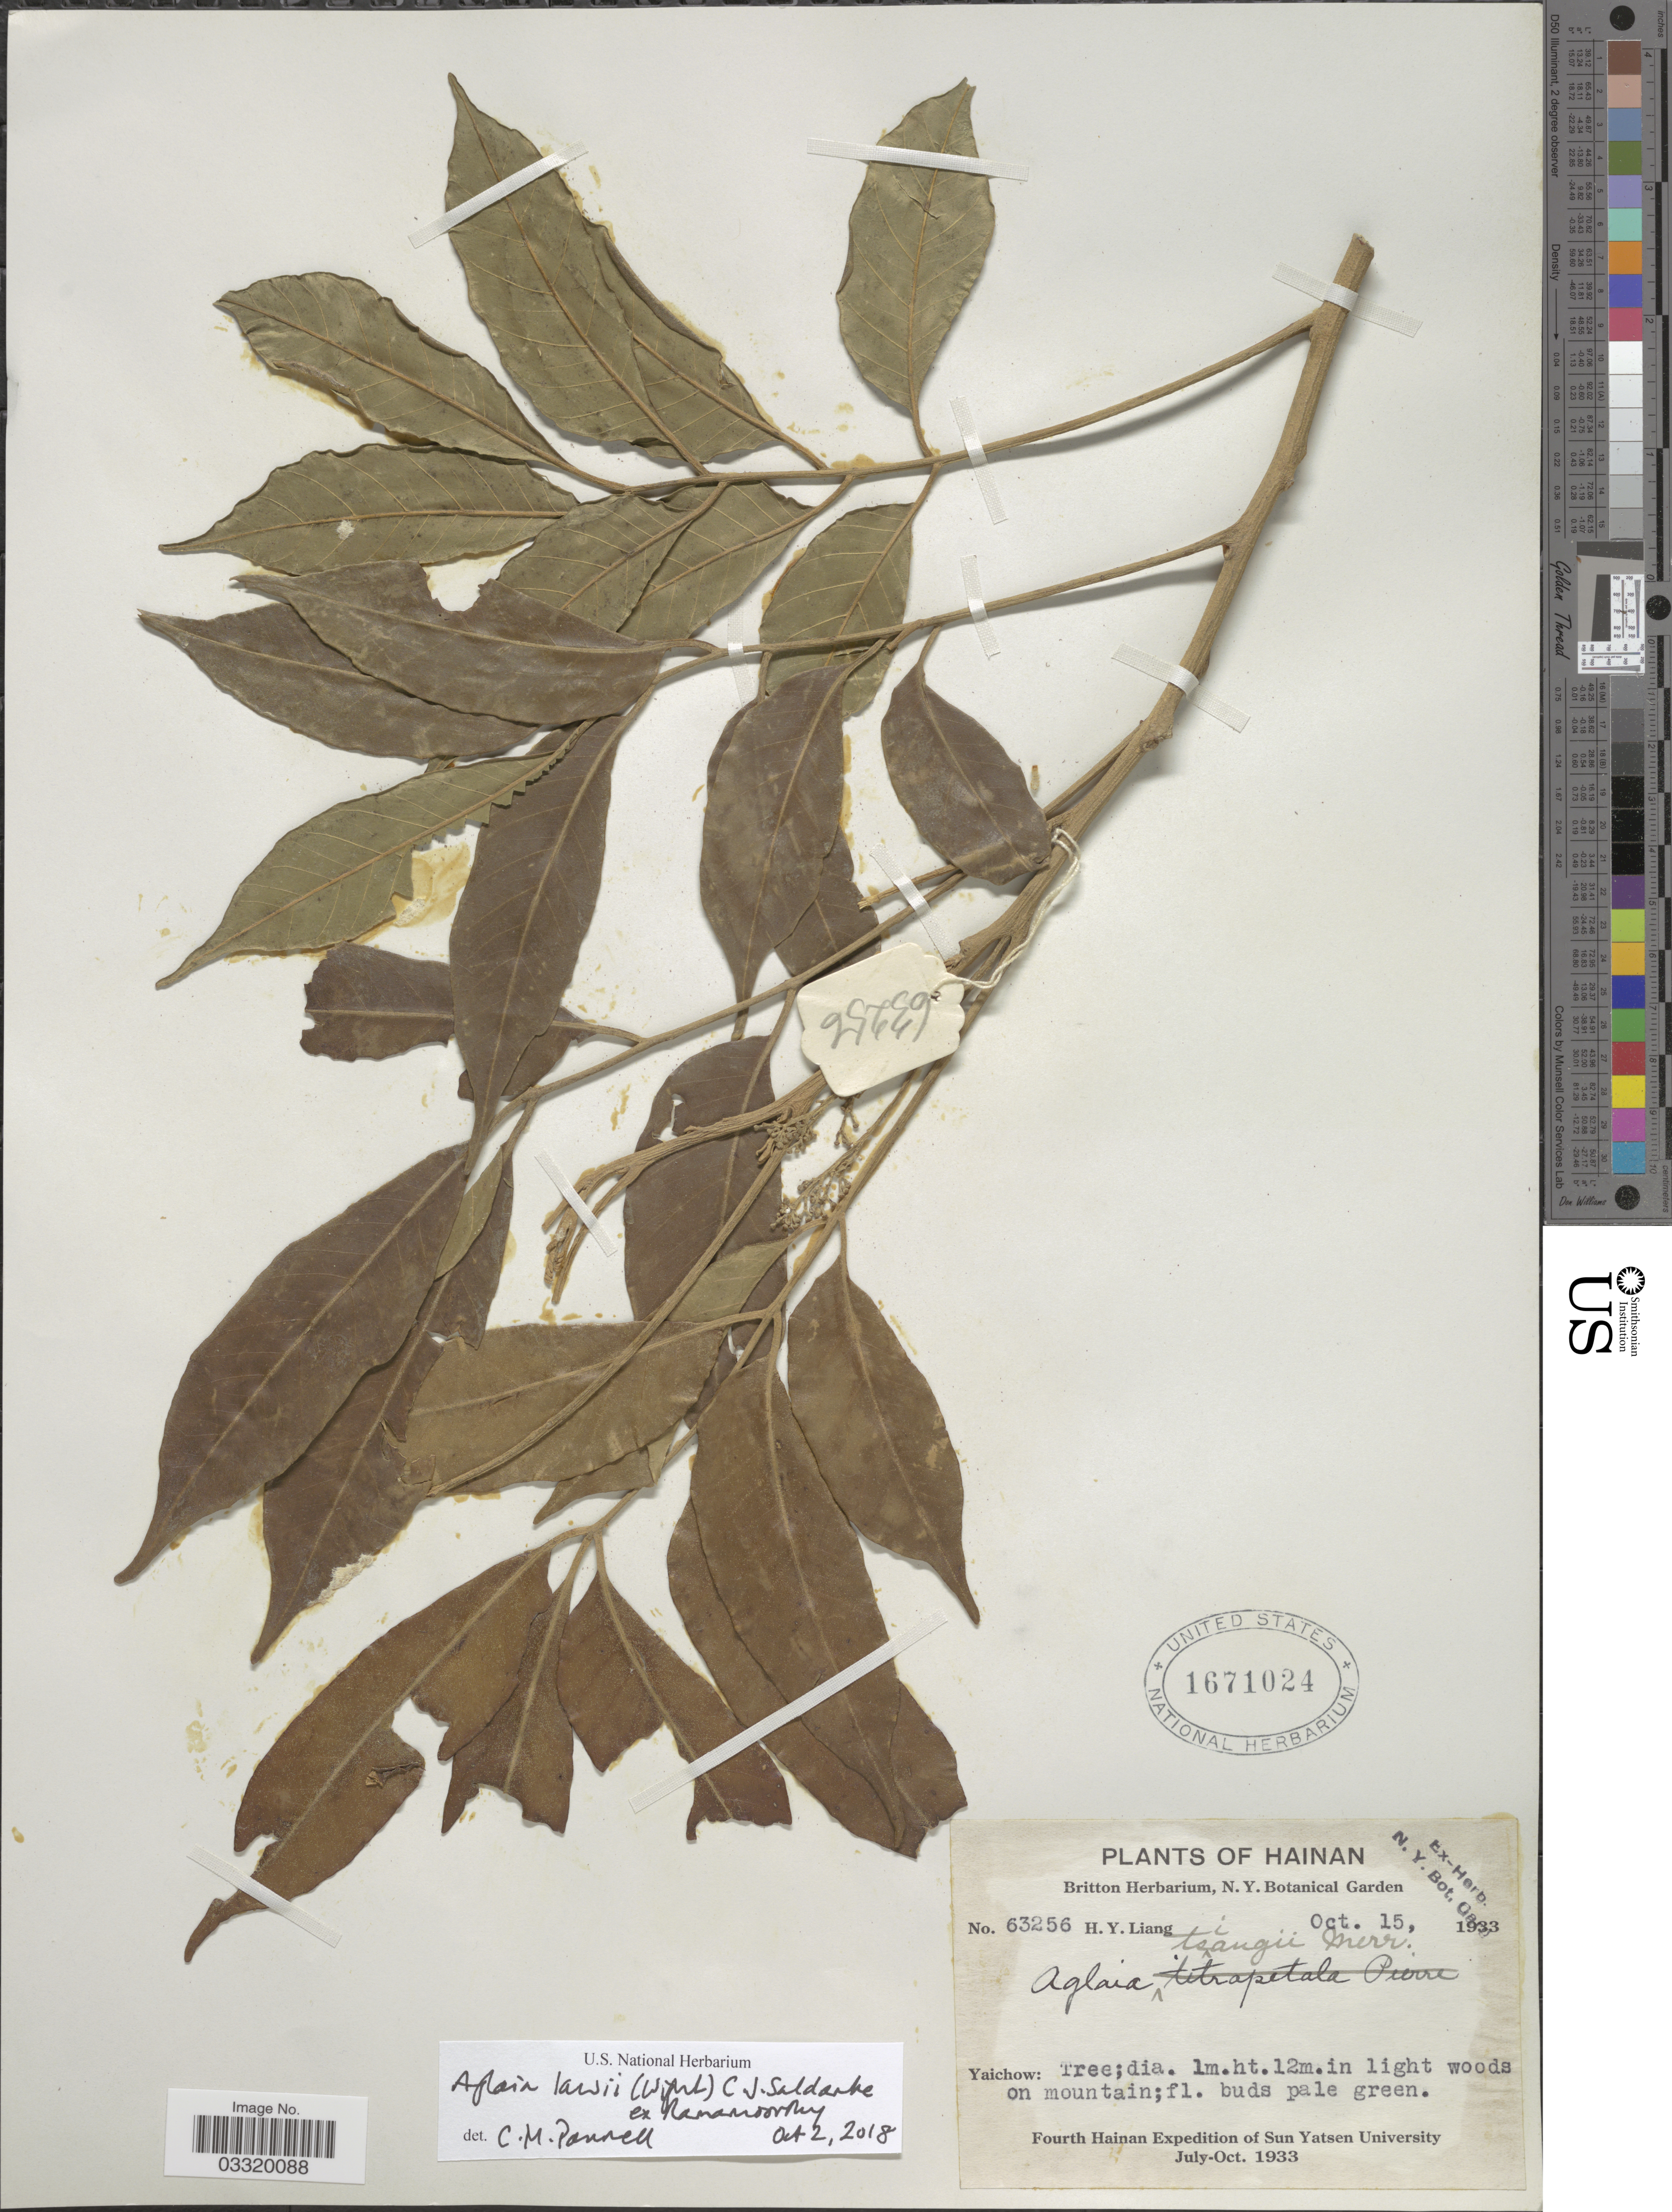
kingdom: Plantae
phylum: Tracheophyta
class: Magnoliopsida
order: Sapindales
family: Meliaceae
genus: Aglaia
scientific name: Aglaia lawii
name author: (Wight) C.J. Saldanha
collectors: H. Y. Liang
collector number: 63256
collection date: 1933-10-15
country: China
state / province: Hainan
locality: Yaichow.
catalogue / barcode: US 1671024